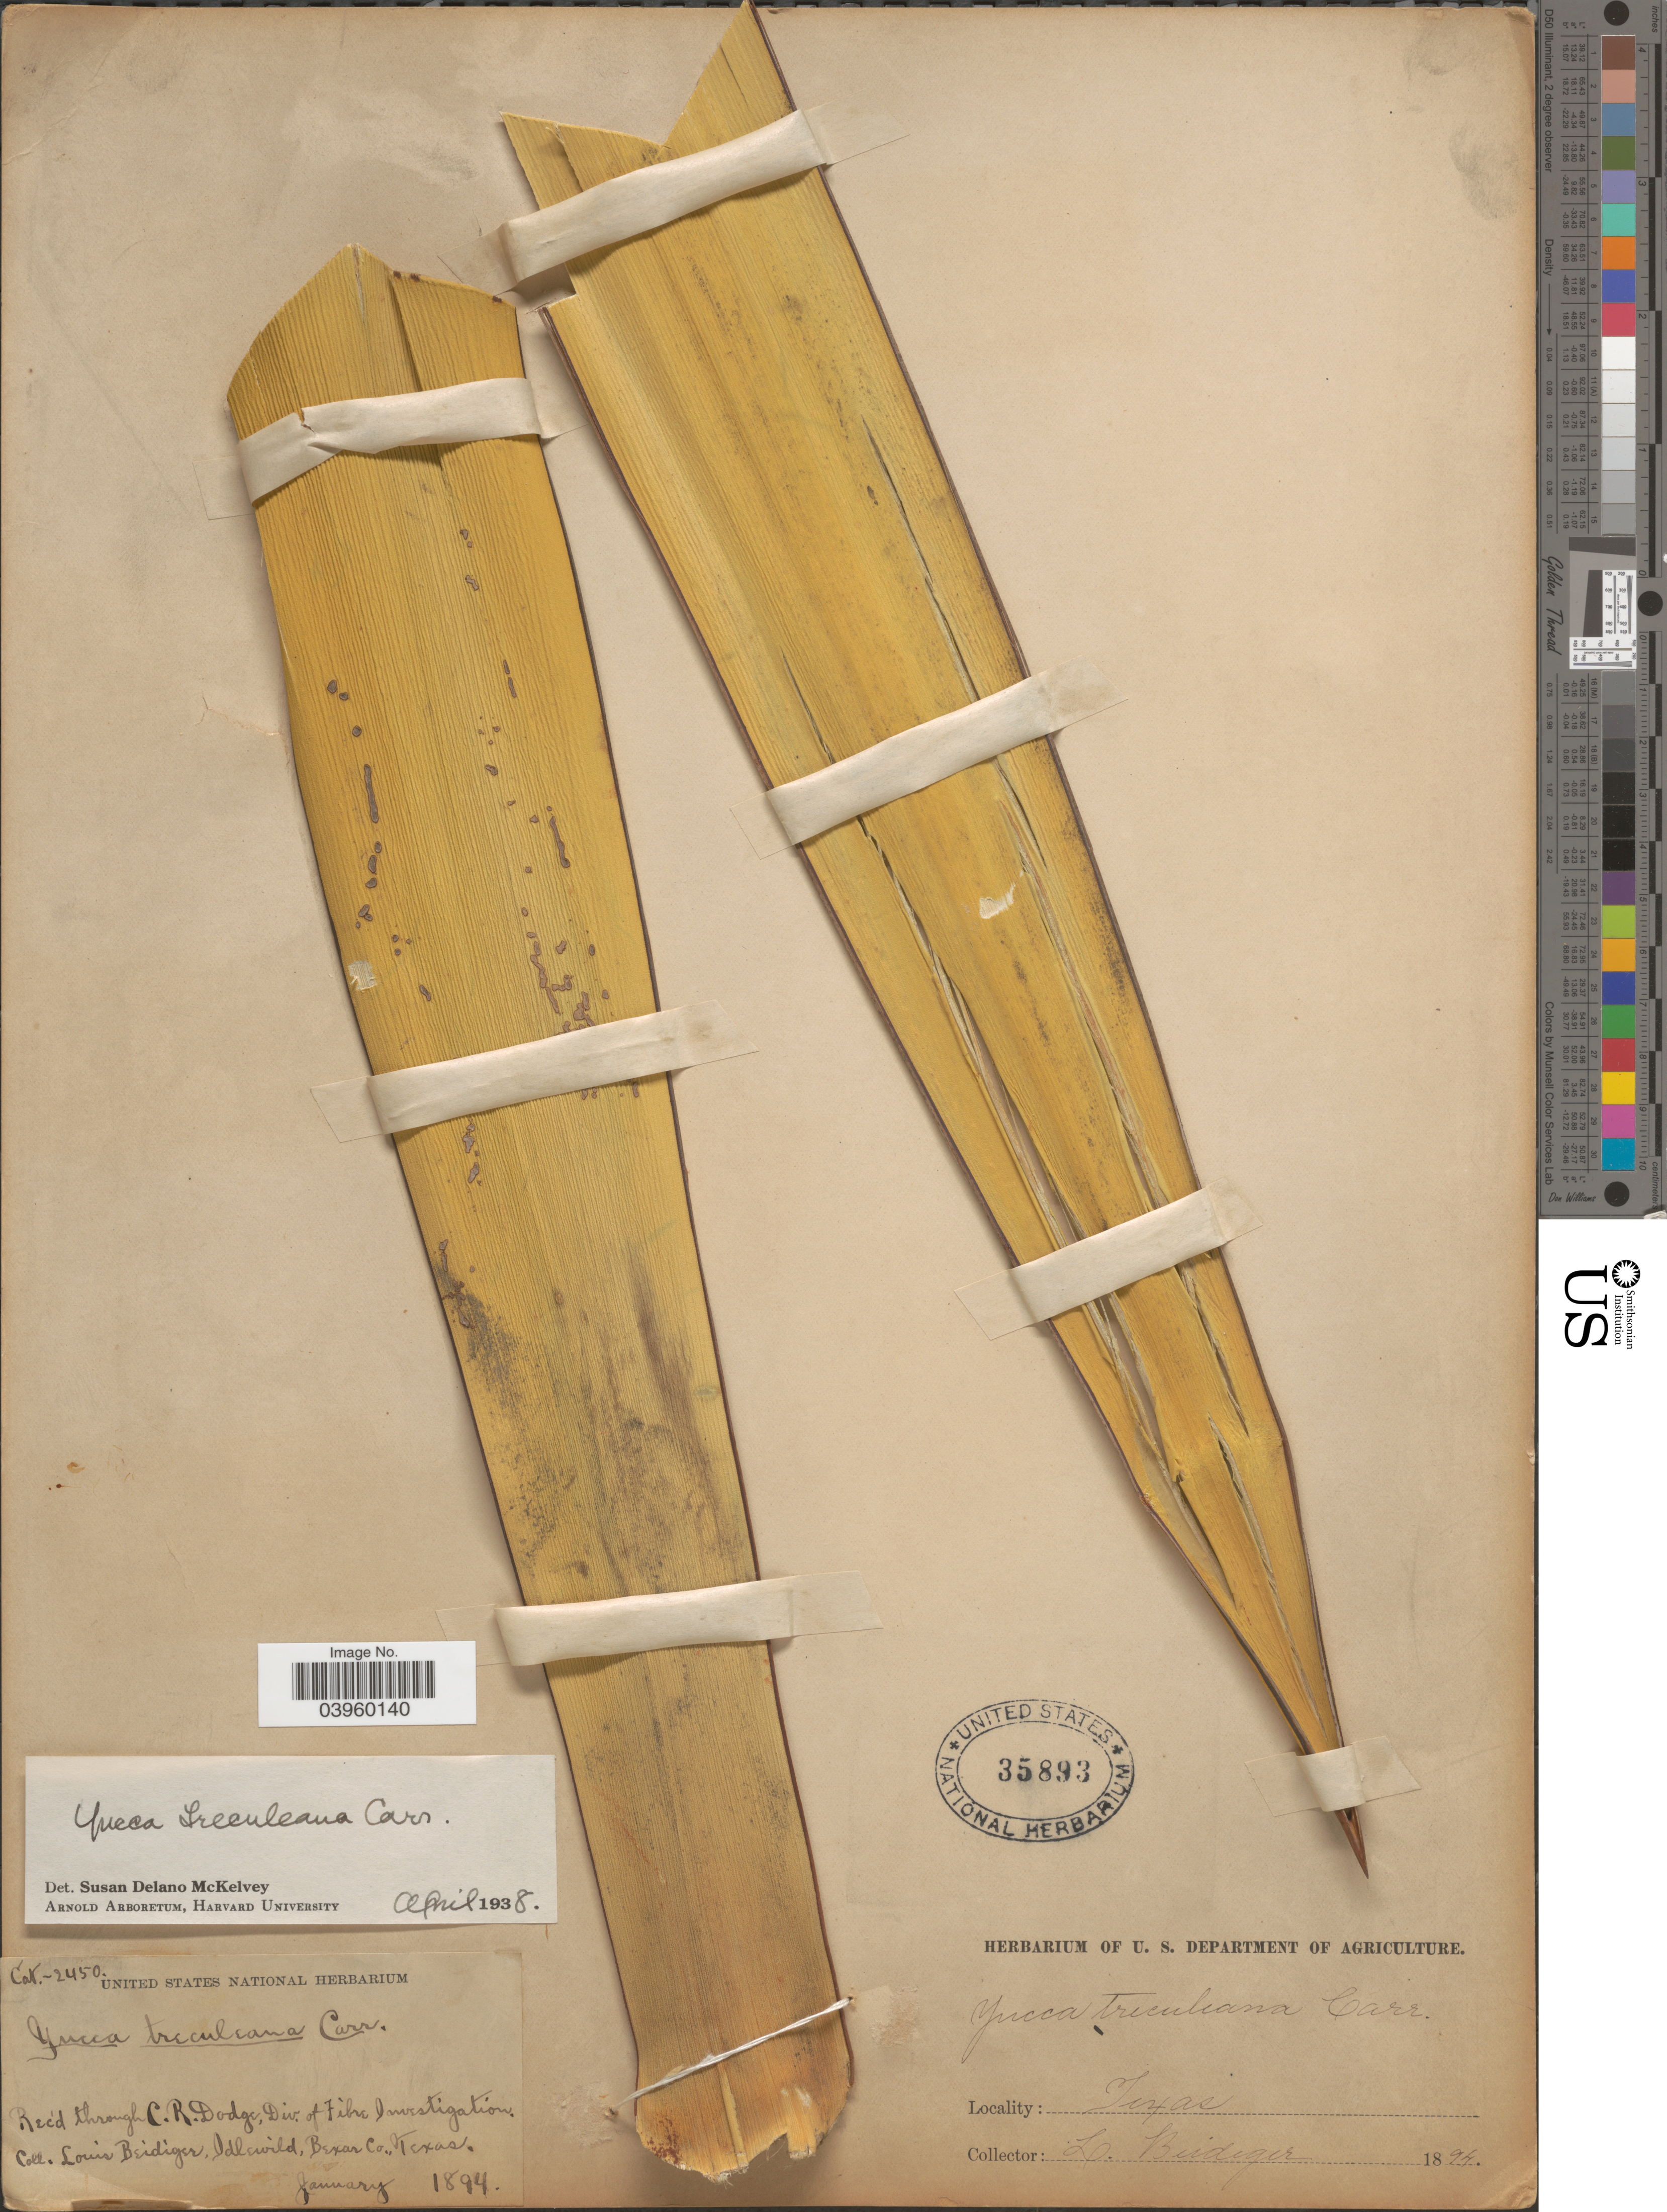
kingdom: Plantae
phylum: Tracheophyta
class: Liliopsida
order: Asparagales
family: Asparagaceae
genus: Yucca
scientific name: Yucca treculeana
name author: Carrière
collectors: L. Biediger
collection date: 1894-01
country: United States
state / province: Texas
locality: Idlewild, Bexar Co.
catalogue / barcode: US 35893